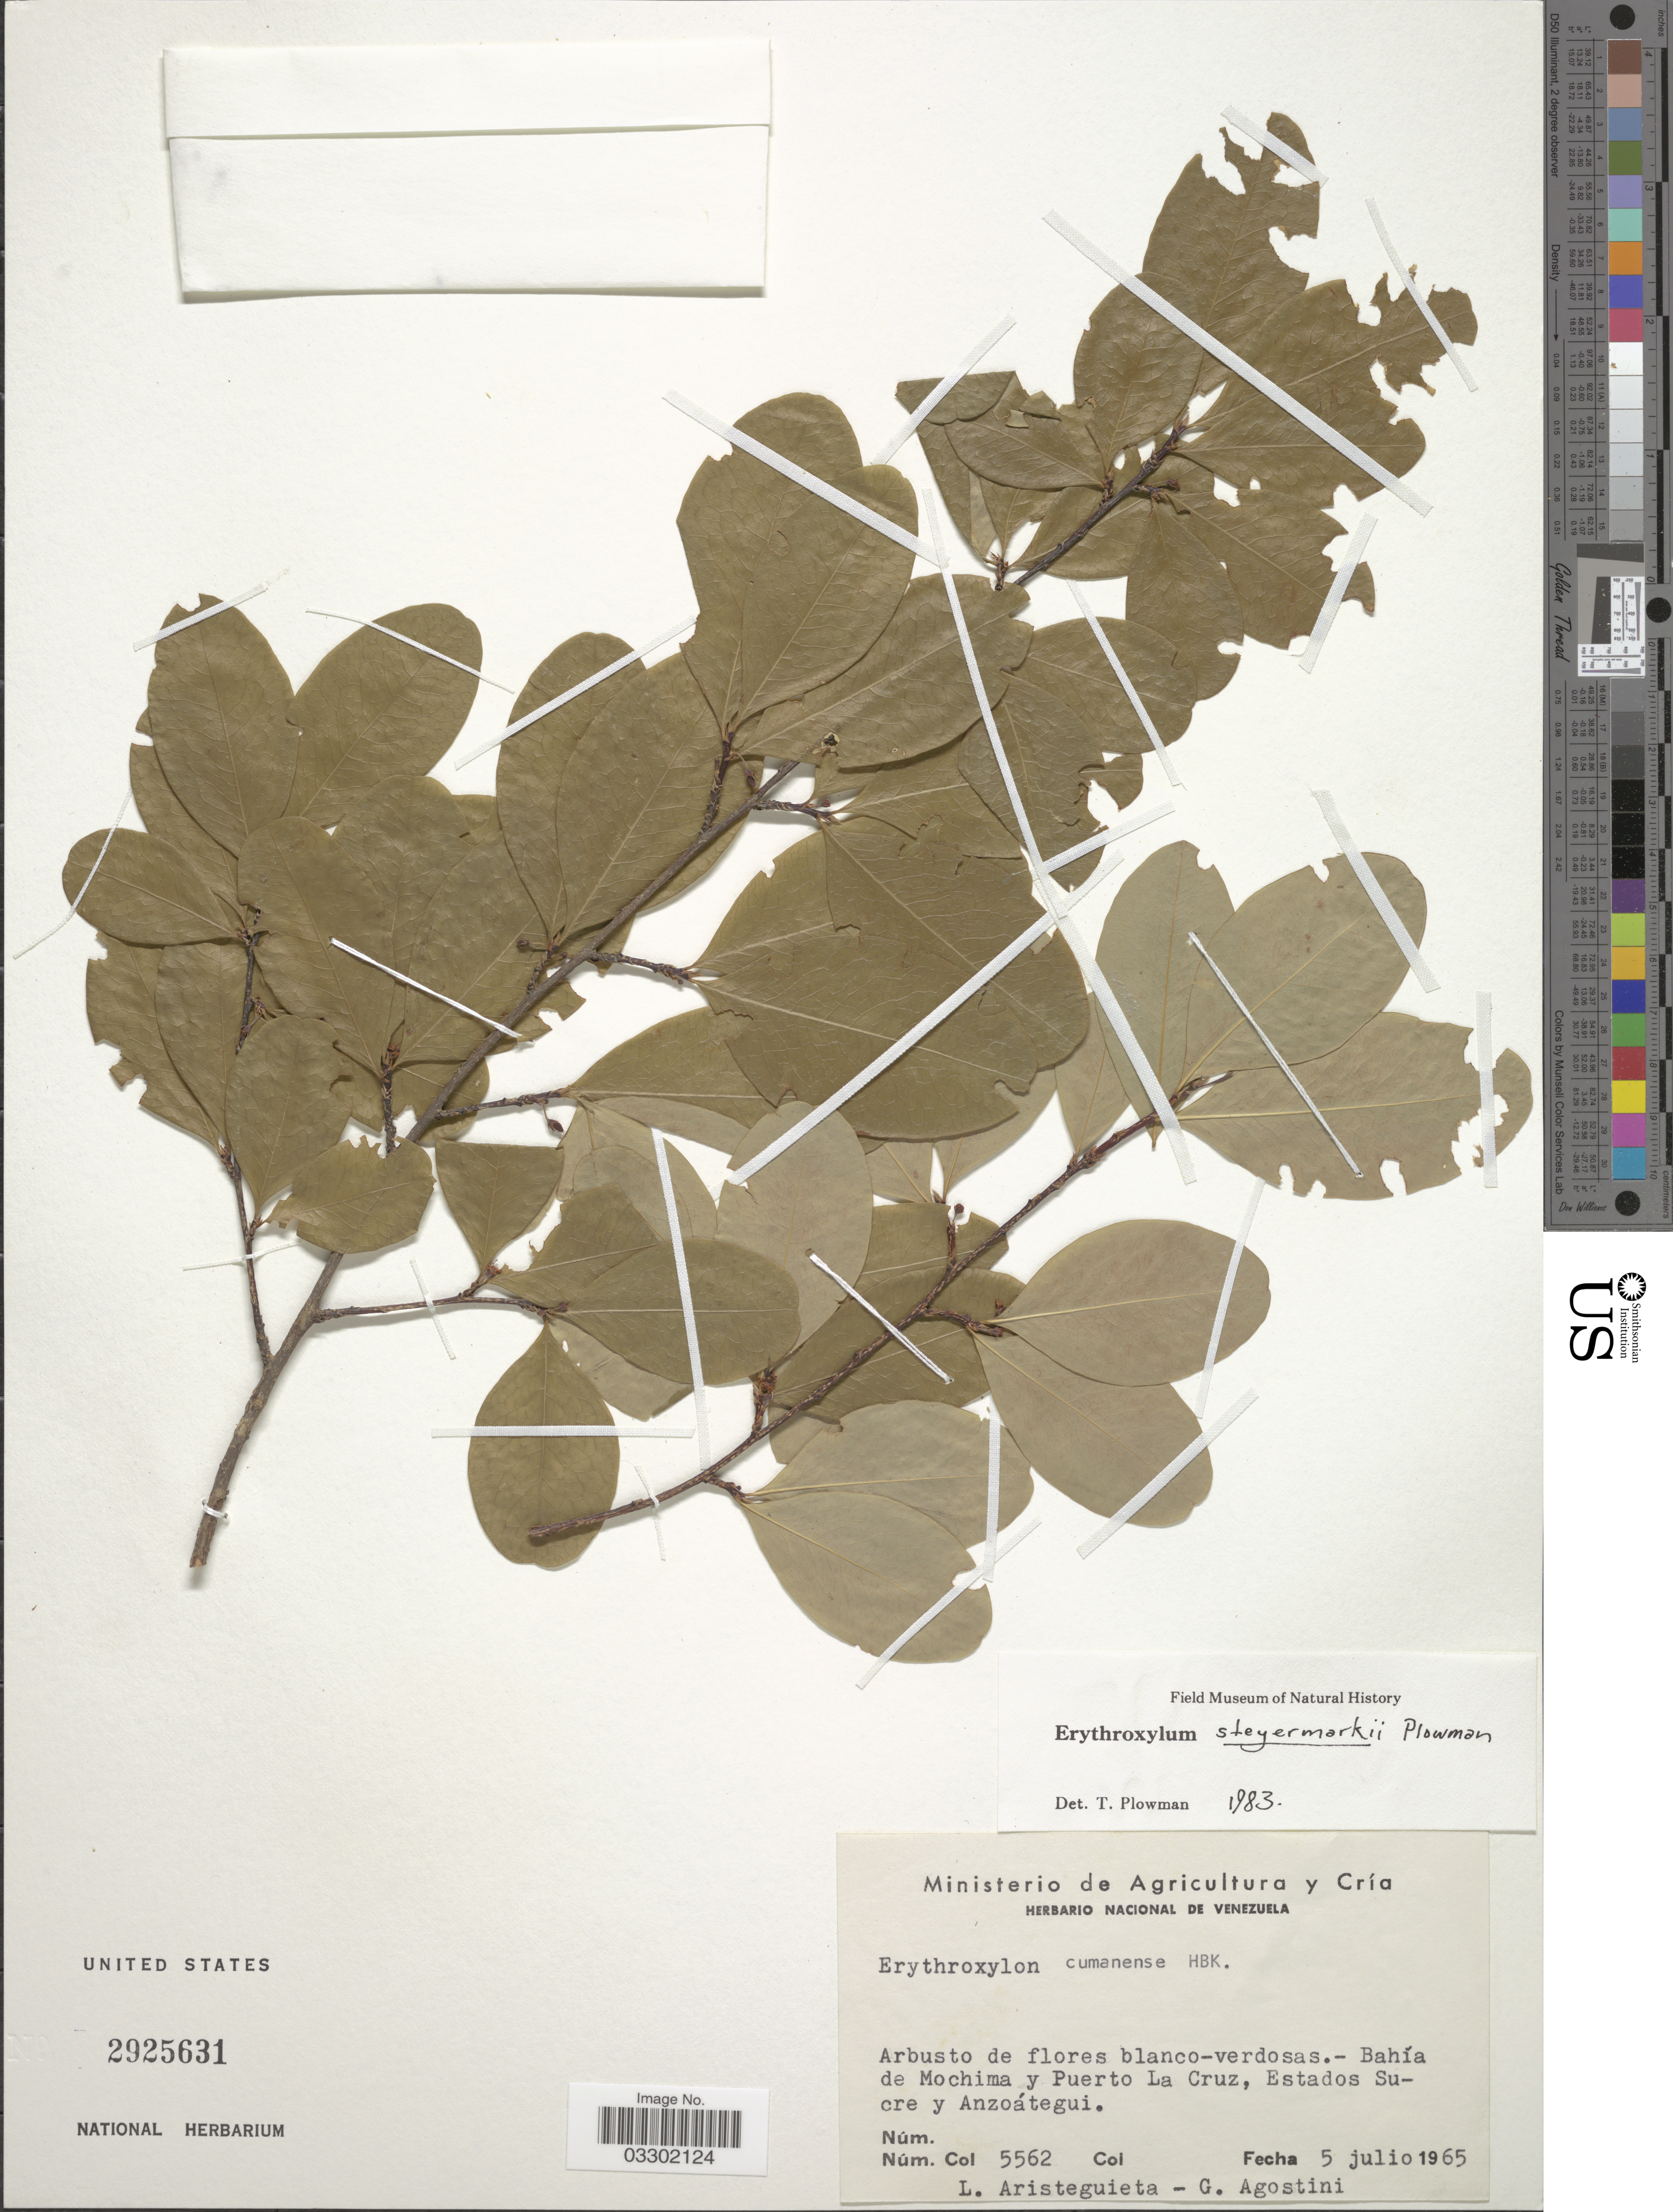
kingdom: Plantae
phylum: Tracheophyta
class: Magnoliopsida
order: Malpighiales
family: Erythroxylaceae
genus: Erythroxylum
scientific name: Erythroxylum steyermarkii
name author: Plowman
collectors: L. Aristeguieta & G. Agostini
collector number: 5562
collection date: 1965-07-05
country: Venezuela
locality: Bahía de Mochima y Puerto La Cruz, Estados Sucre y Anzoátegui.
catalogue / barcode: US 2925631